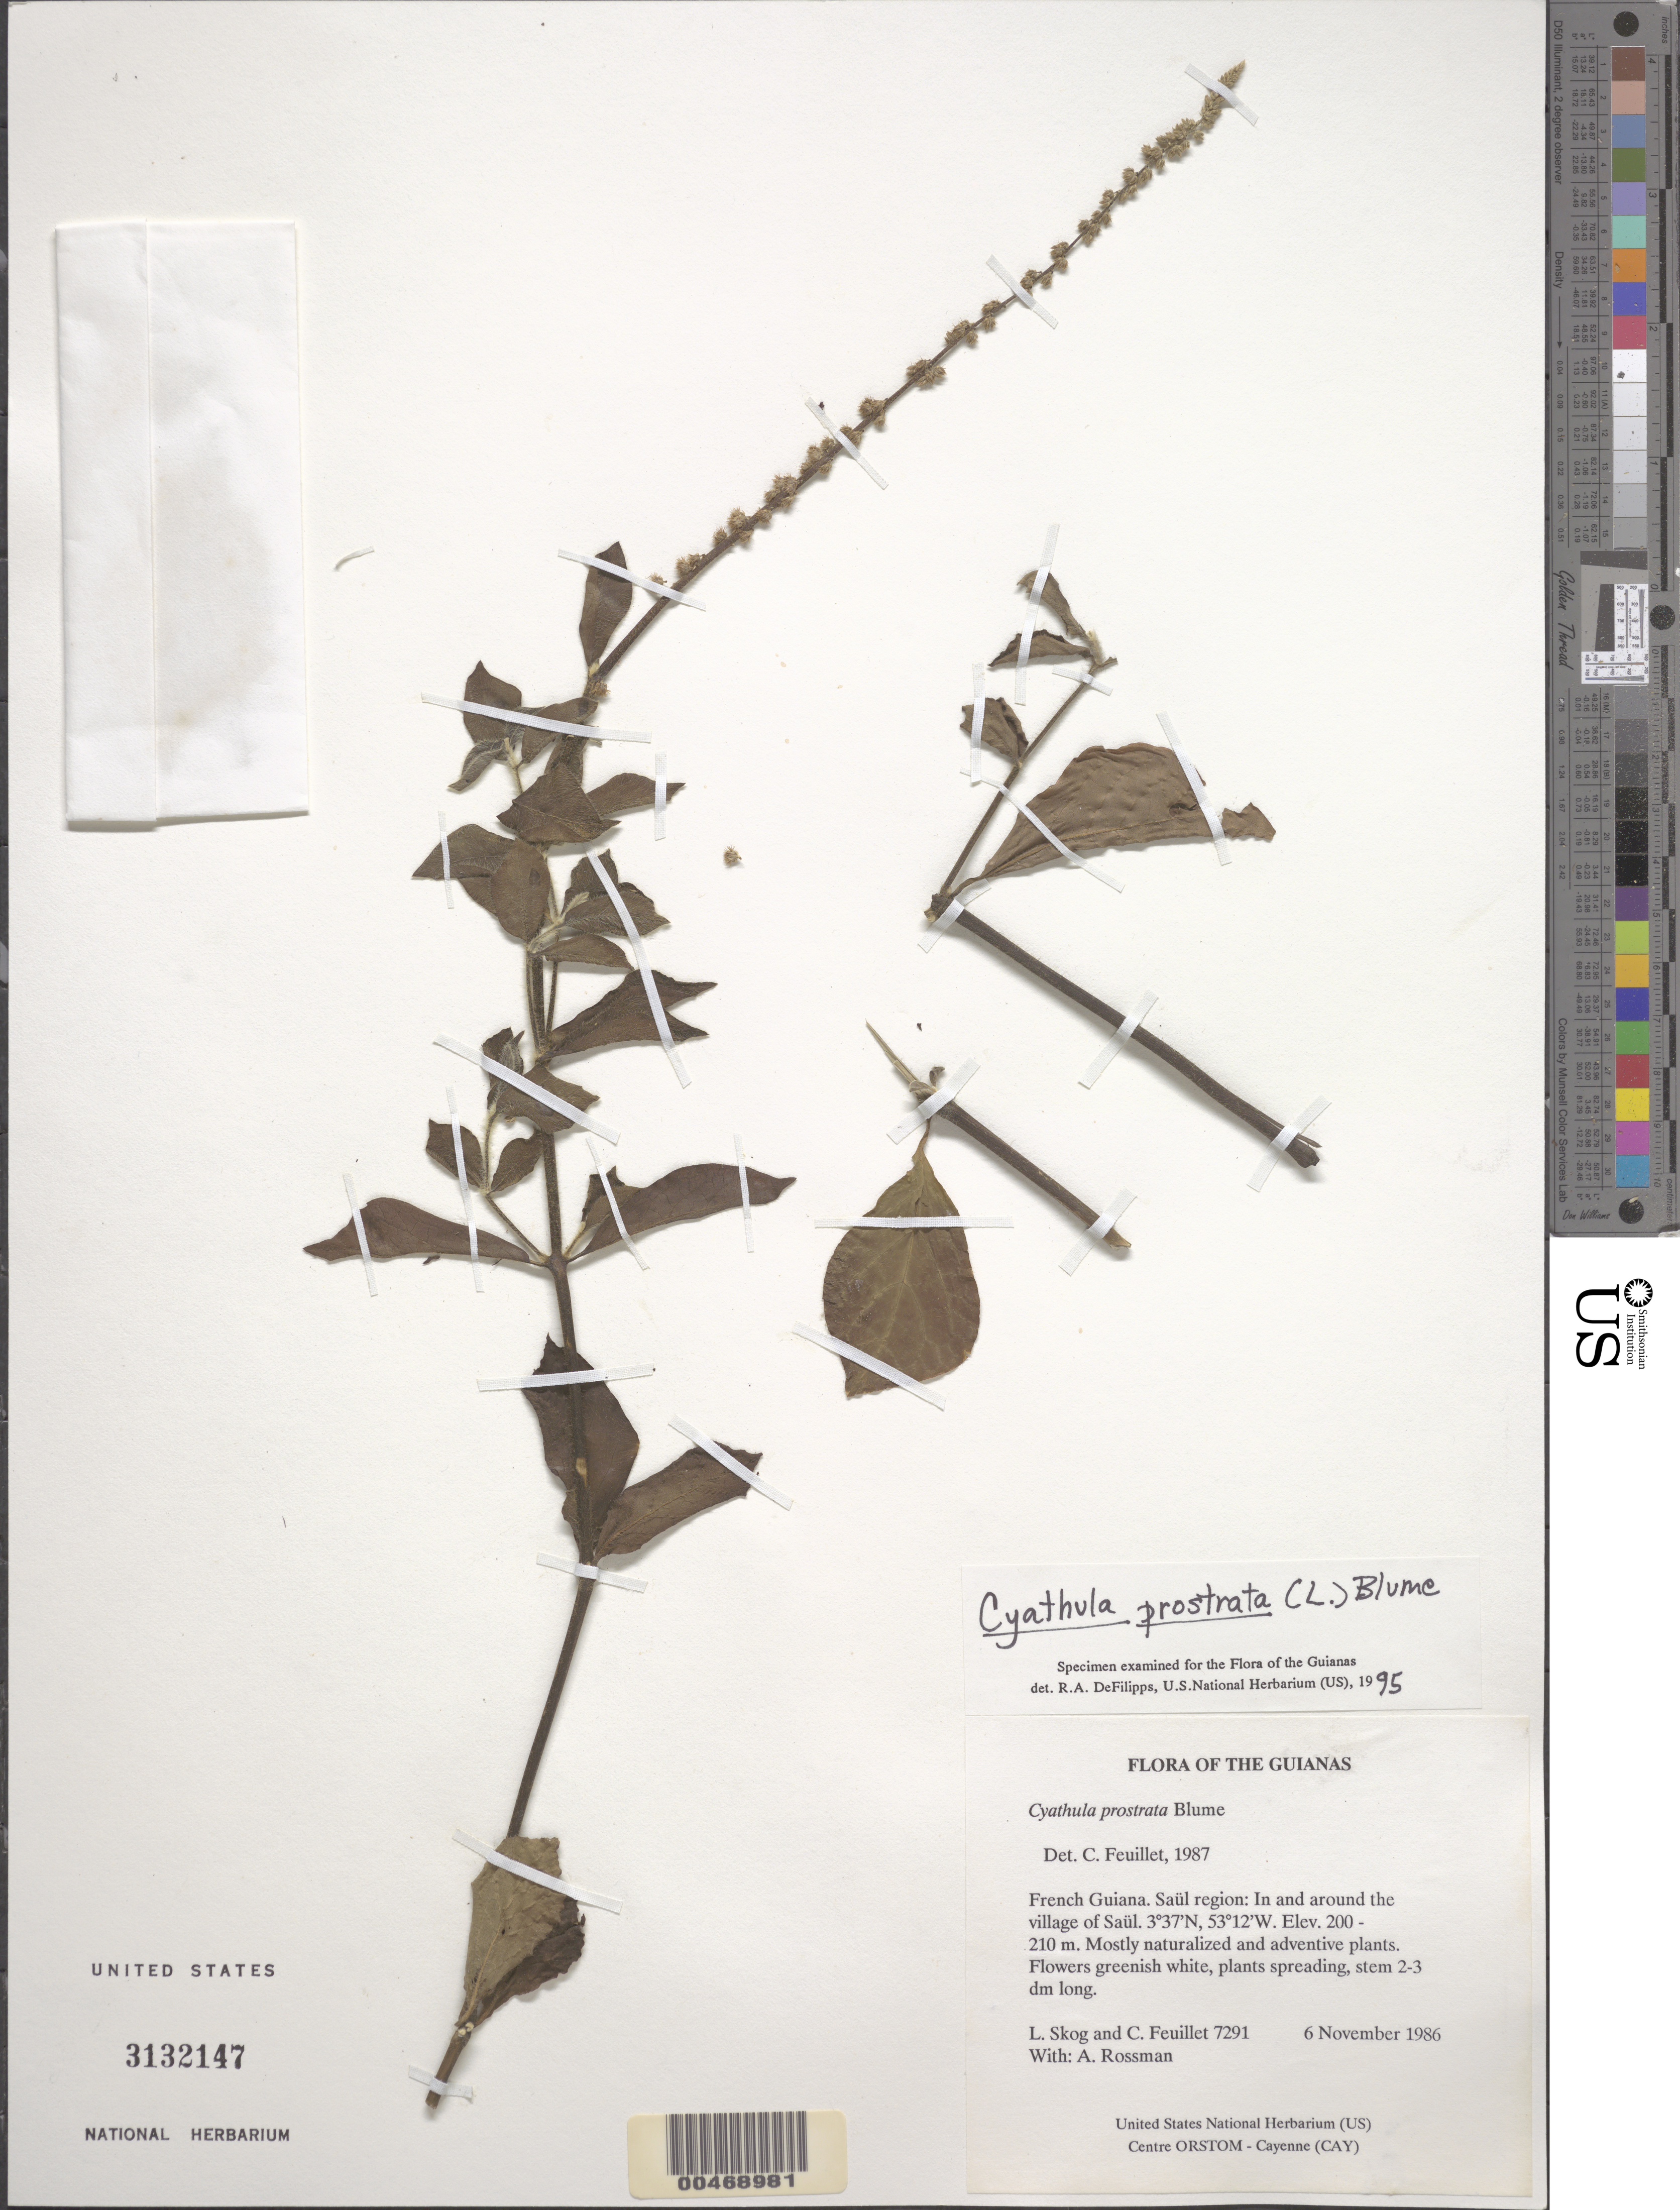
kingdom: Plantae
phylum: Tracheophyta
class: Magnoliopsida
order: Caryophyllales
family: Amaranthaceae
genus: Cyathula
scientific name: Cyathula prostrata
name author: (L.) Blume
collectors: L. E. Skog, C. Feuillet & A. Rossman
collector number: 7291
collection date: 1986-11-06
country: French Guiana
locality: The Guianas. Saül region: In and around the village of Saül.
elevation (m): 200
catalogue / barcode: US 3132147